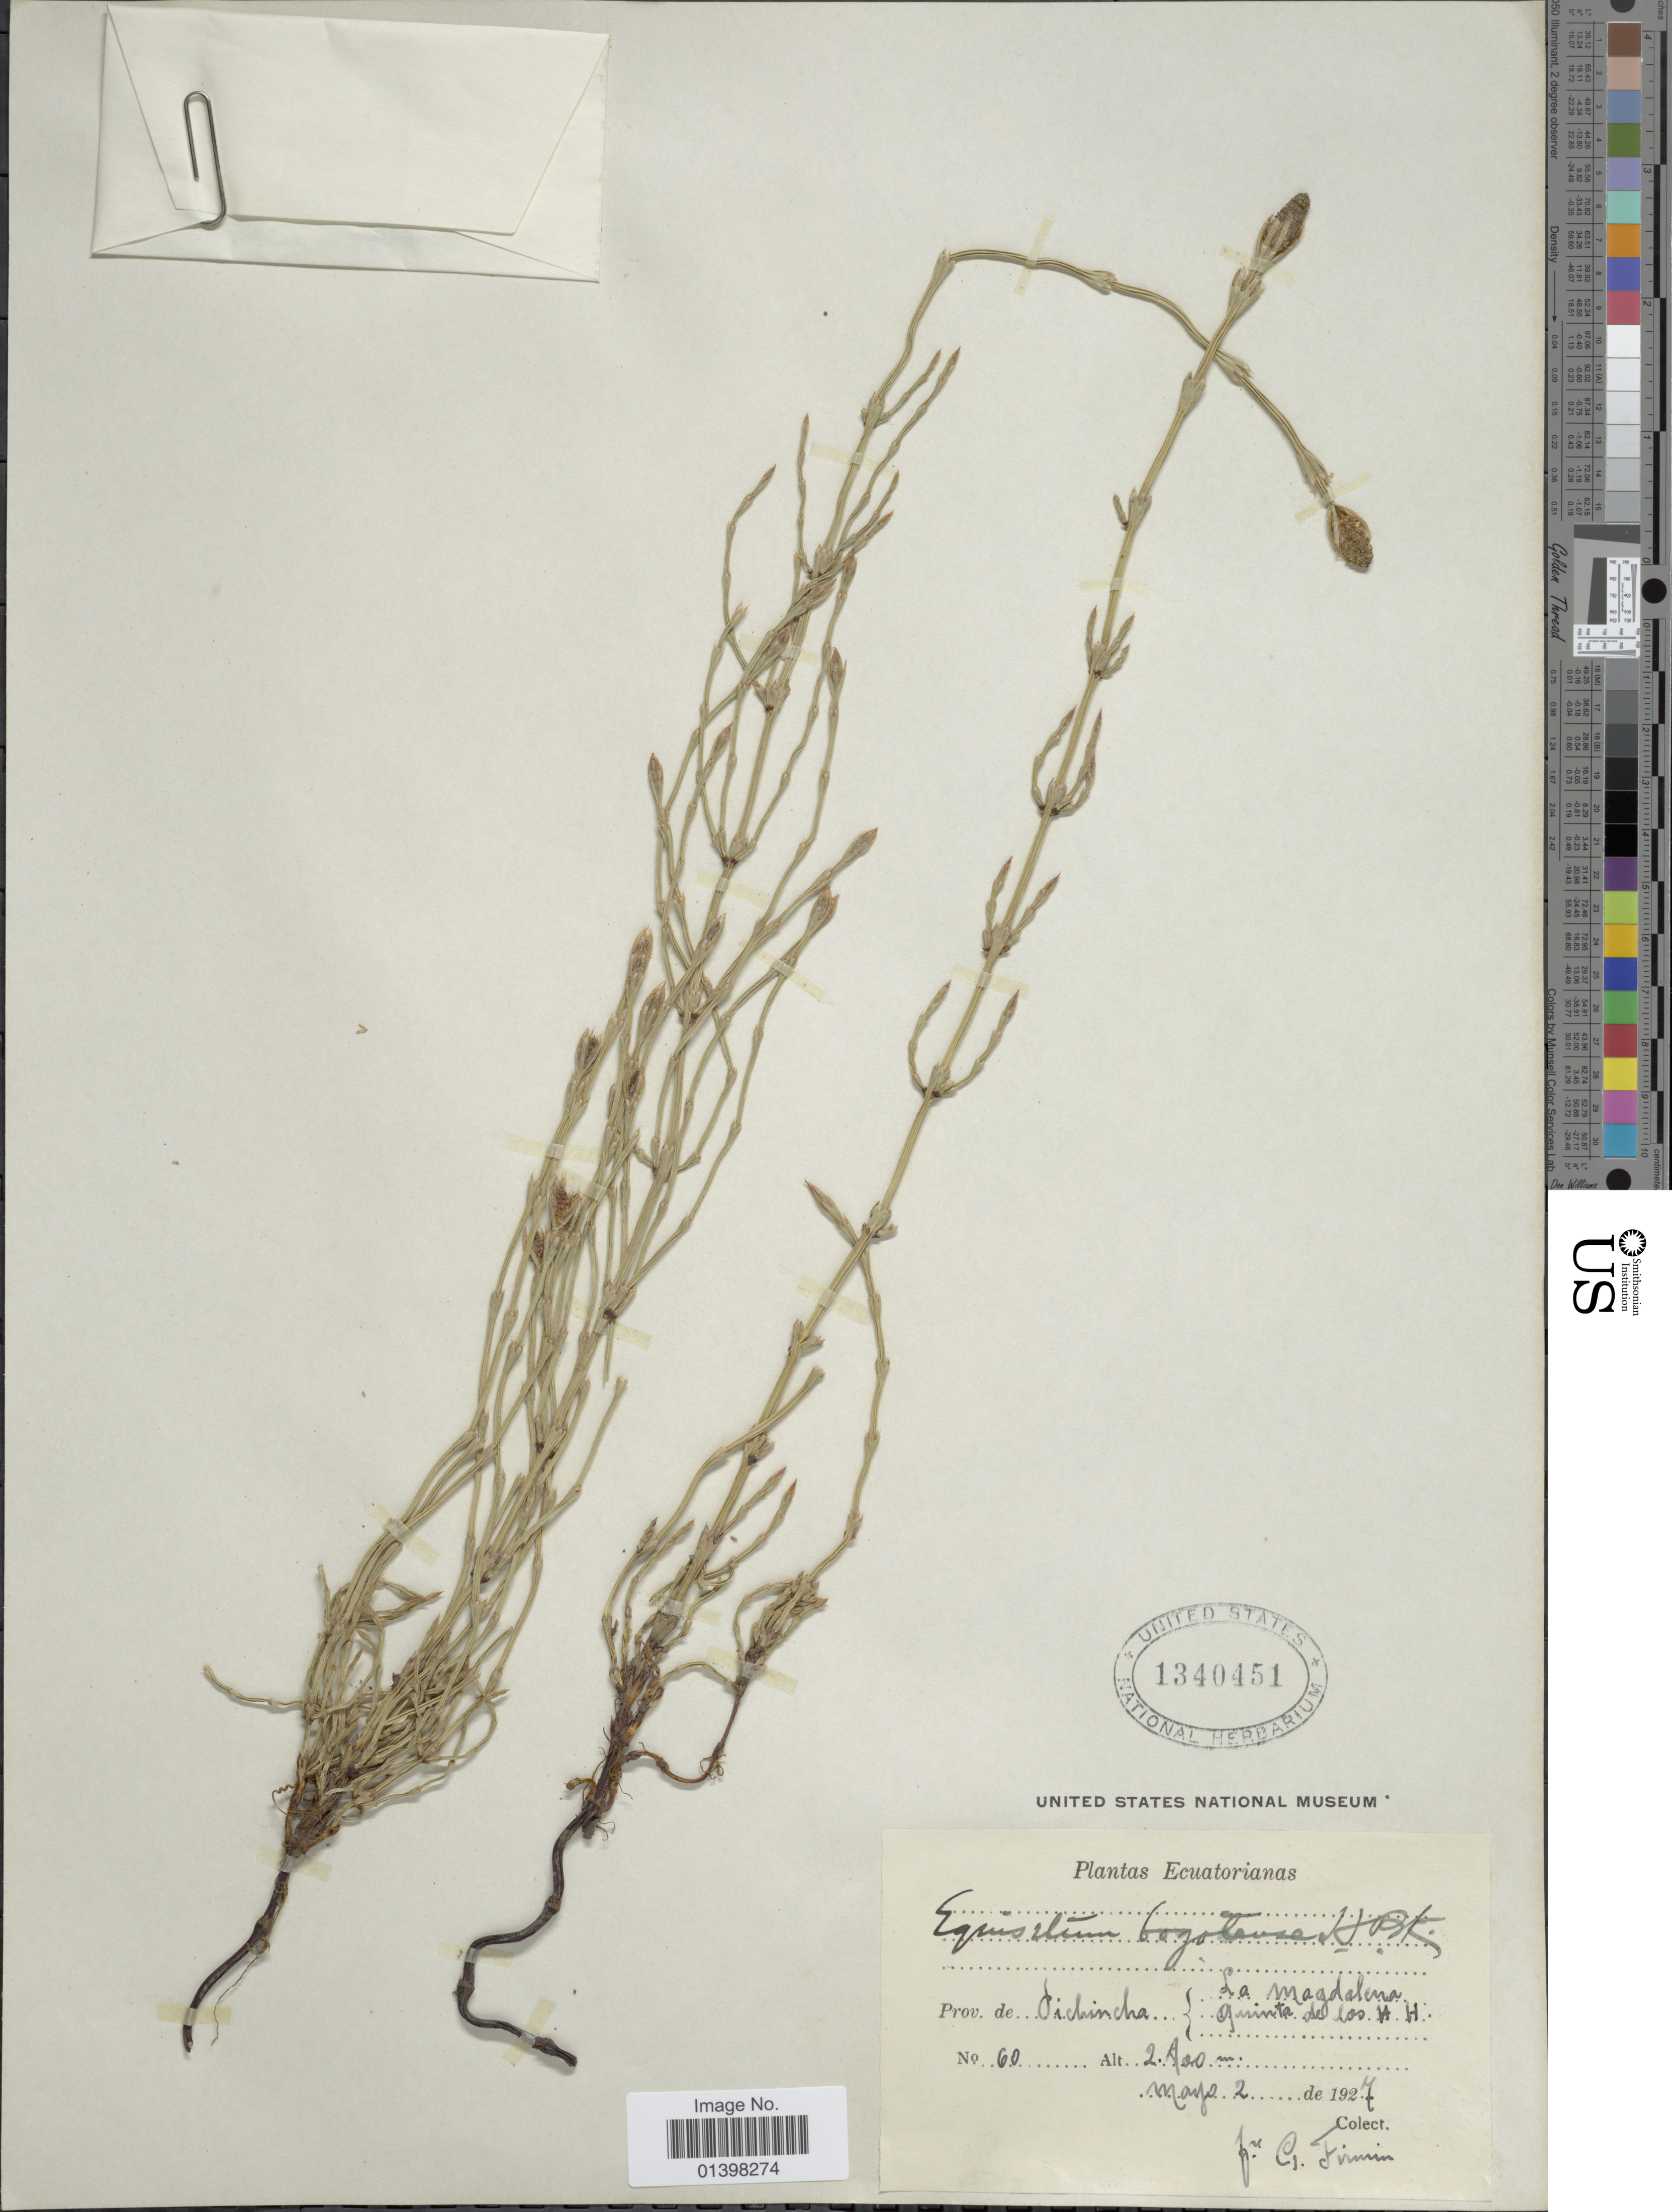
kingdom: Plantae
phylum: Tracheophyta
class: Polypodiopsida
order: Equisetales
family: Equisetaceae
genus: Equisetum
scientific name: Equisetum bogotense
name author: Kunth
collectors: G. Firmin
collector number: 60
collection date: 1927-05-02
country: Ecuador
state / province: Pichincha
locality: La Magdalena Quinta de los H.H.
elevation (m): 2700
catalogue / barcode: US 1340451